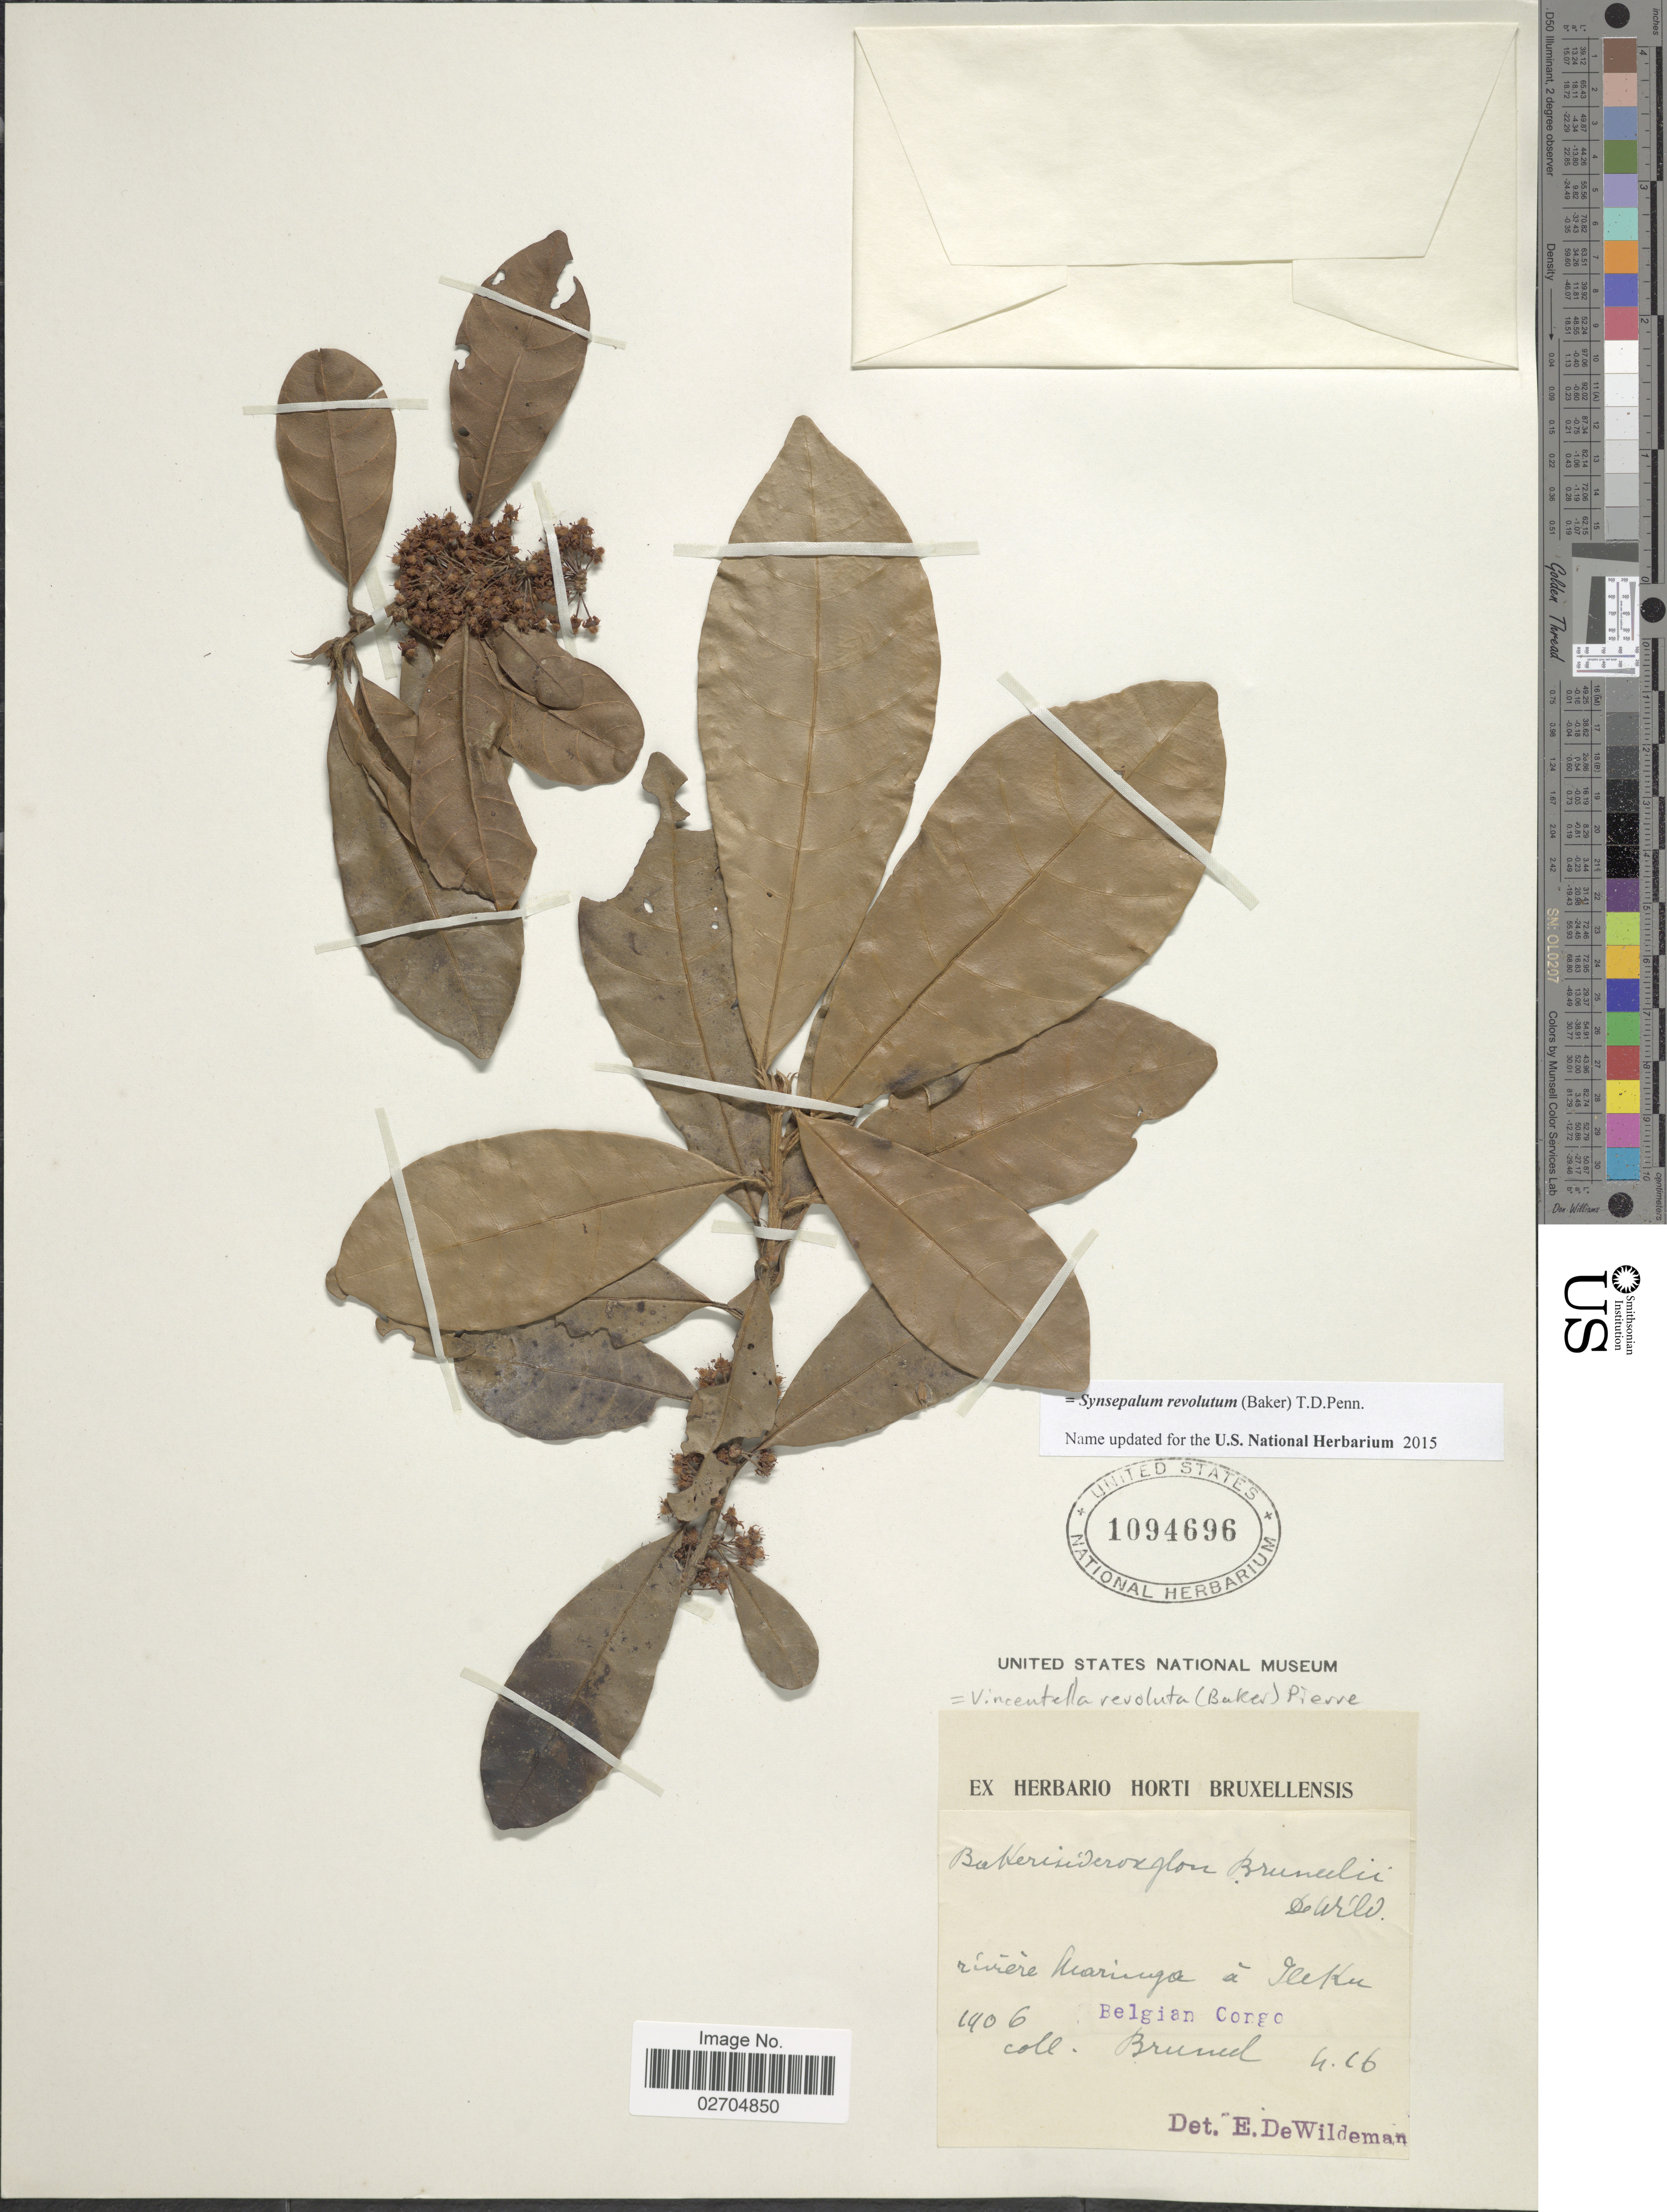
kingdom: Plantae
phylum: Tracheophyta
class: Magnoliopsida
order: Ericales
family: Sapotaceae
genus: Synsepalum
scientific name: Synsepalum revolutum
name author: (Baker) T.D. Penn.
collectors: Brumel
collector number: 1406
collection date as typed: Transcribed d/m/y: /4/16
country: Congo, Democratic Republic of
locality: Riviere Maringa a Ileku. Belgian Congo.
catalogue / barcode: US 1094696